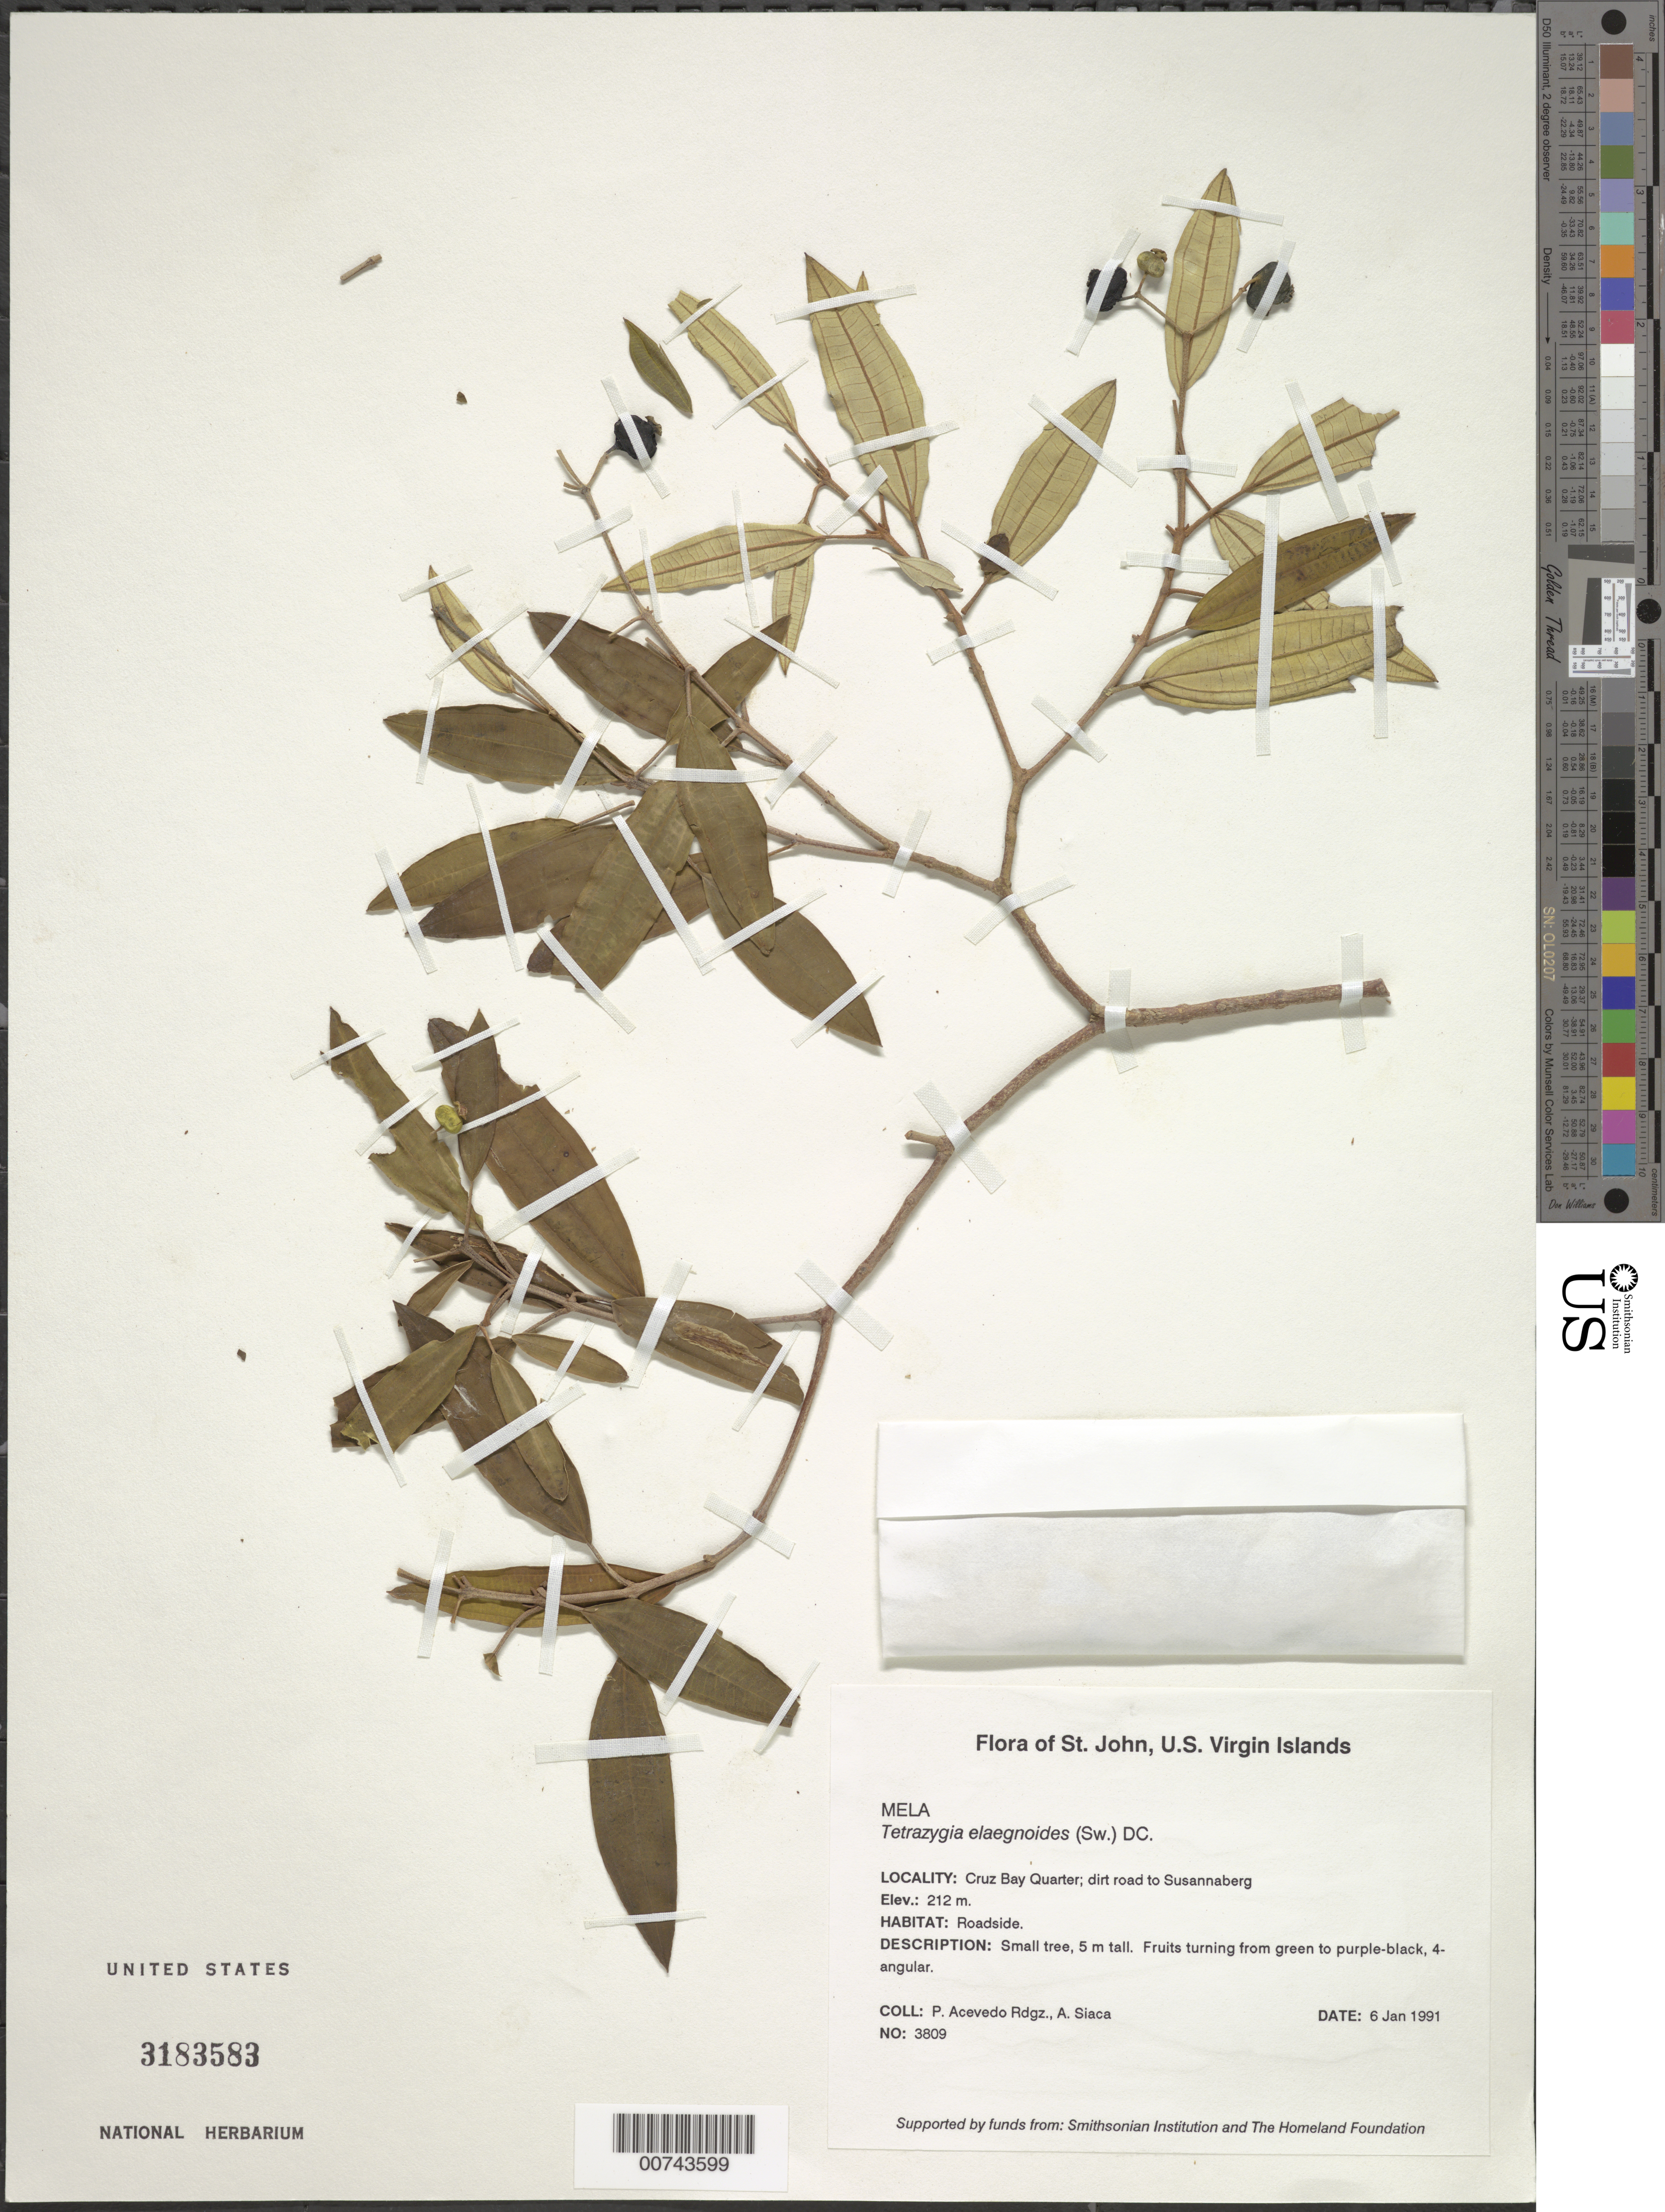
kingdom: Plantae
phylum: Tracheophyta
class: Magnoliopsida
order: Myrtales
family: Melastomataceae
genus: Tetrazygia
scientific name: Tetrazygia elaeagnoides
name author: (Sw.) DC.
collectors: P. Acevedo-Rodr. & A. Siaca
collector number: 3809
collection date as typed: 06 Jan 1991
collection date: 1991-01-06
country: U.S. Virgin Islands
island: St. John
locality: Cruz Bay Quarter; Dirt road from Susannaberg to North Shore Road.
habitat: Roadside.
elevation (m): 212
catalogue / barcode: US 3183583